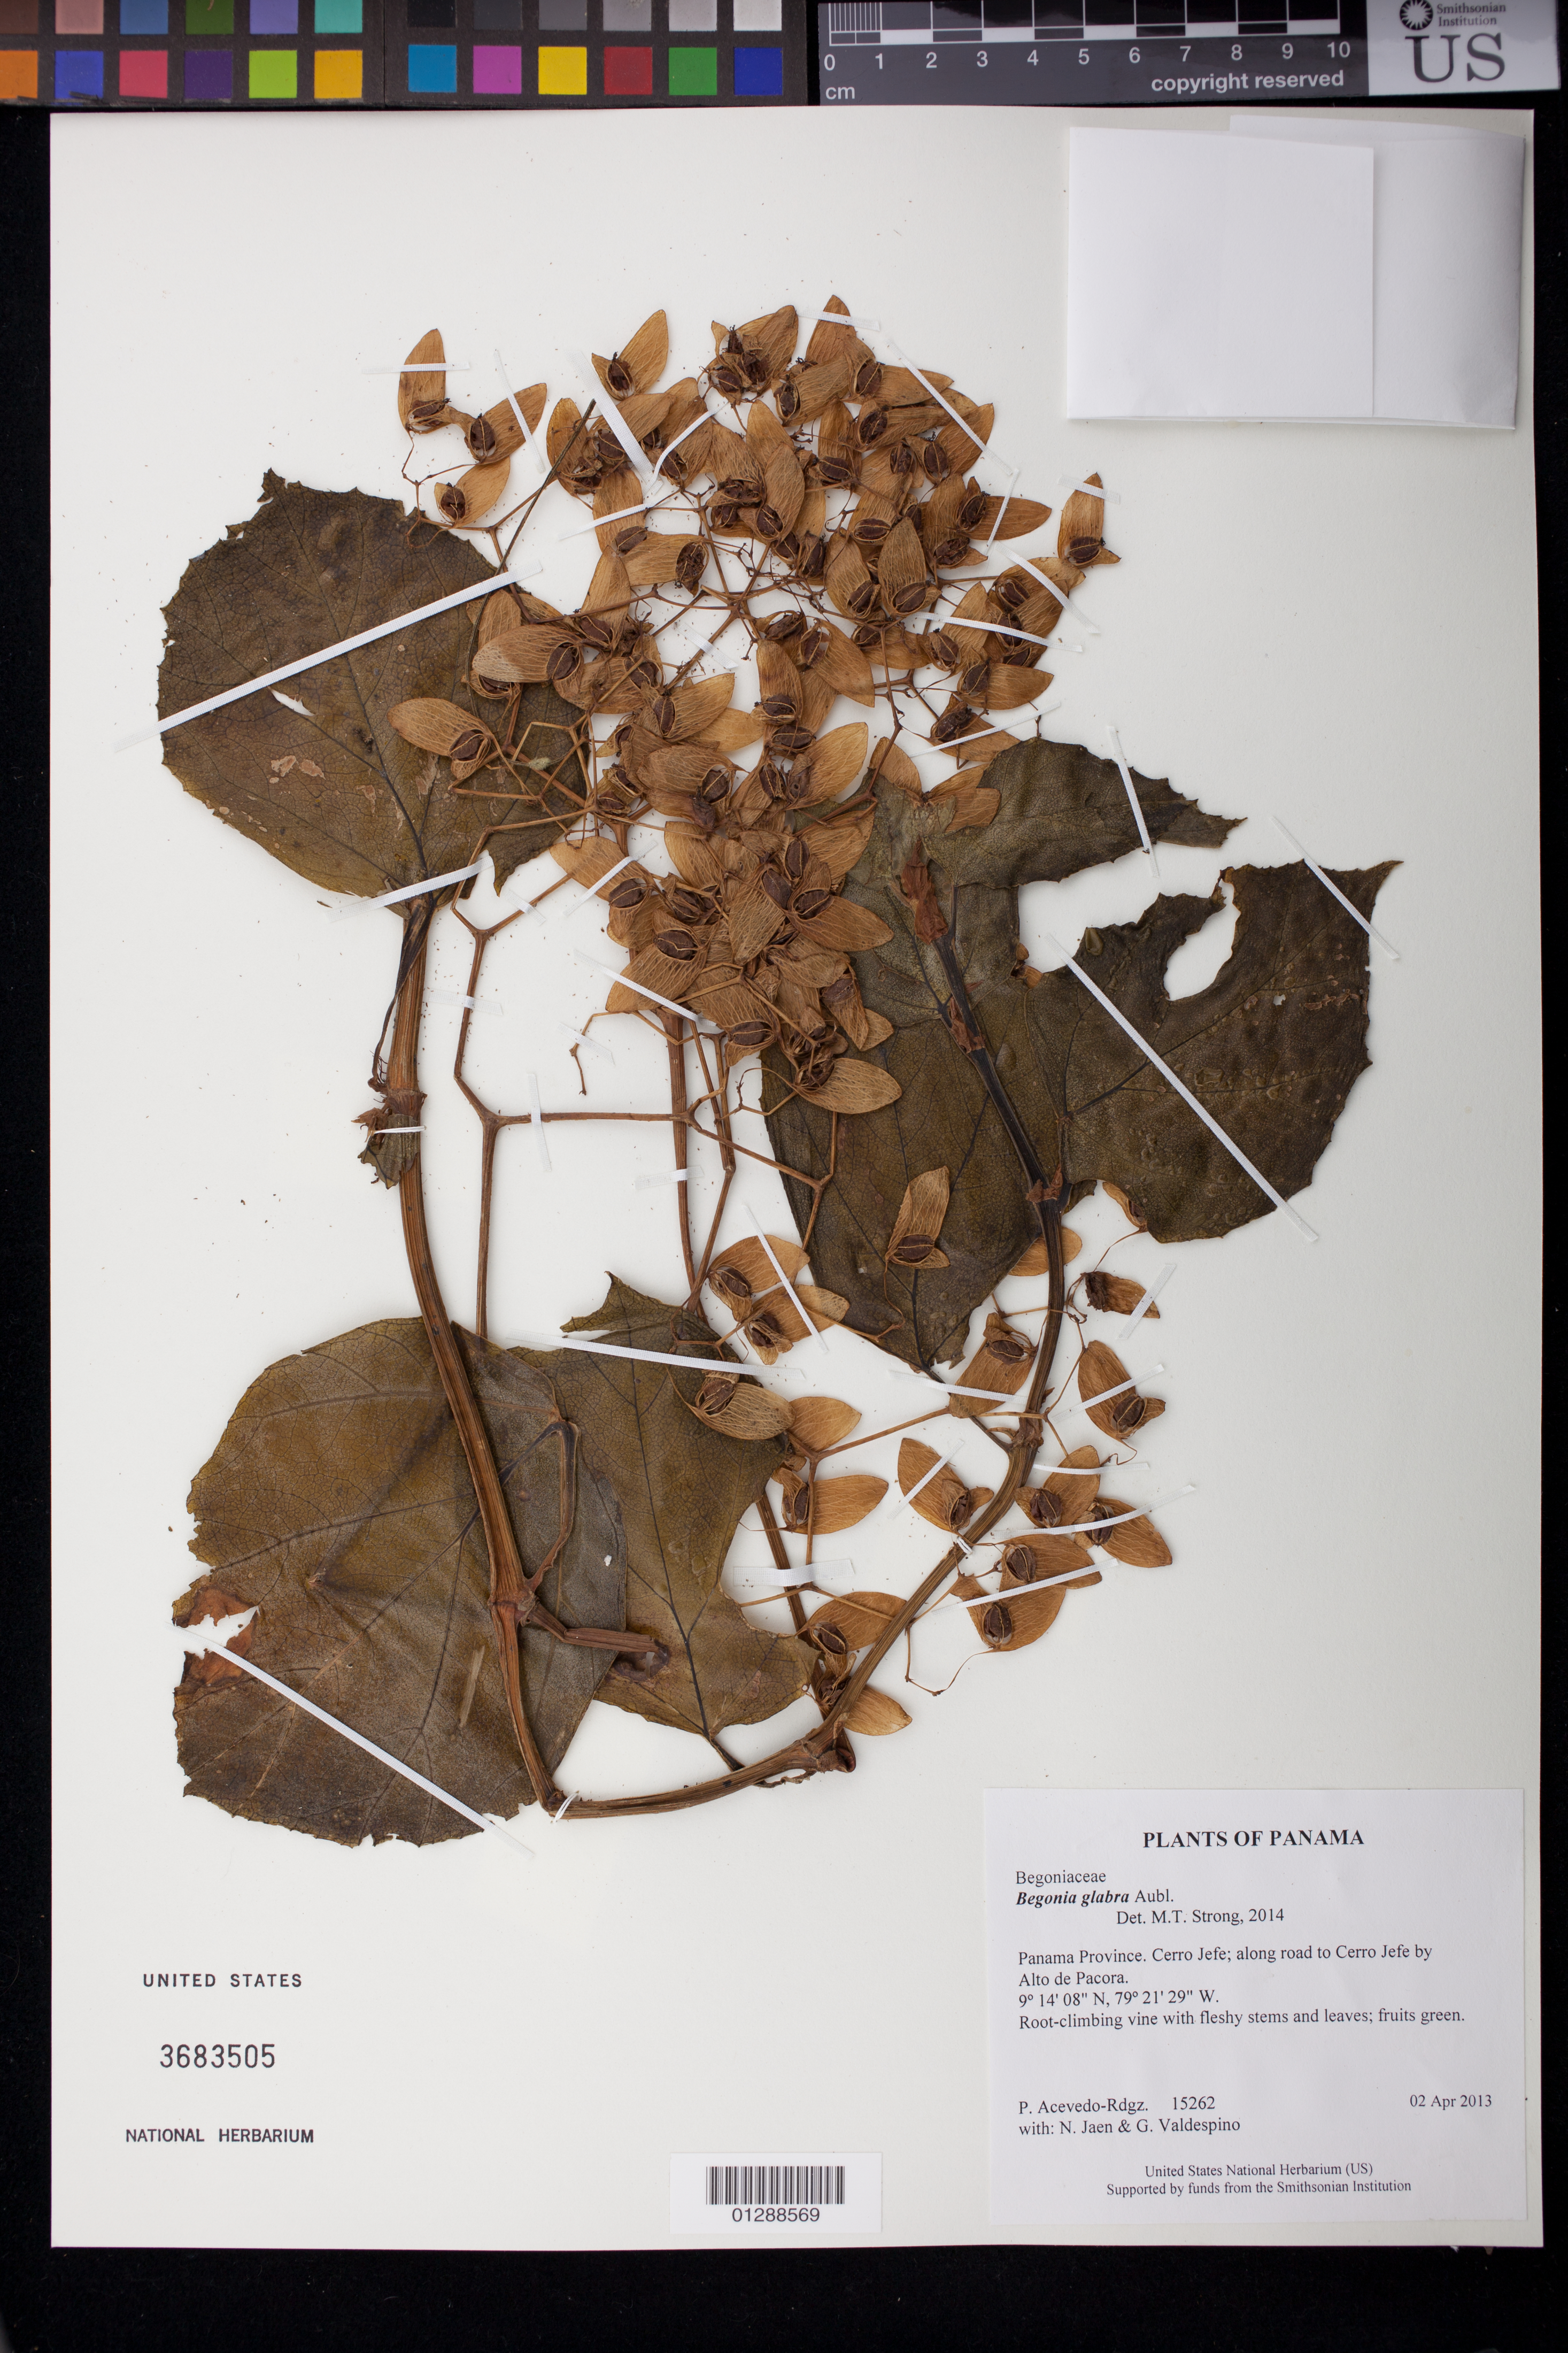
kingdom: Plantae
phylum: Tracheophyta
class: Magnoliopsida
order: Cucurbitales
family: Begoniaceae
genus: Begonia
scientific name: Begonia glabra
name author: Aubl.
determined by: Strong, M. T., (US), Smithsonian Institution - National Museum of Natural History (UNITED STATES)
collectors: P. Acevedo-Rodr., N. Jaén & G. Valdespino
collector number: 15262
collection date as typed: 02 Apr 2013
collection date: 2013-04-02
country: Panama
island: Panama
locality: Cerro Jefe; along road to Cerro Jefe by Alto de Pacora.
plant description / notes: US, PMA, NY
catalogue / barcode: US 3683505